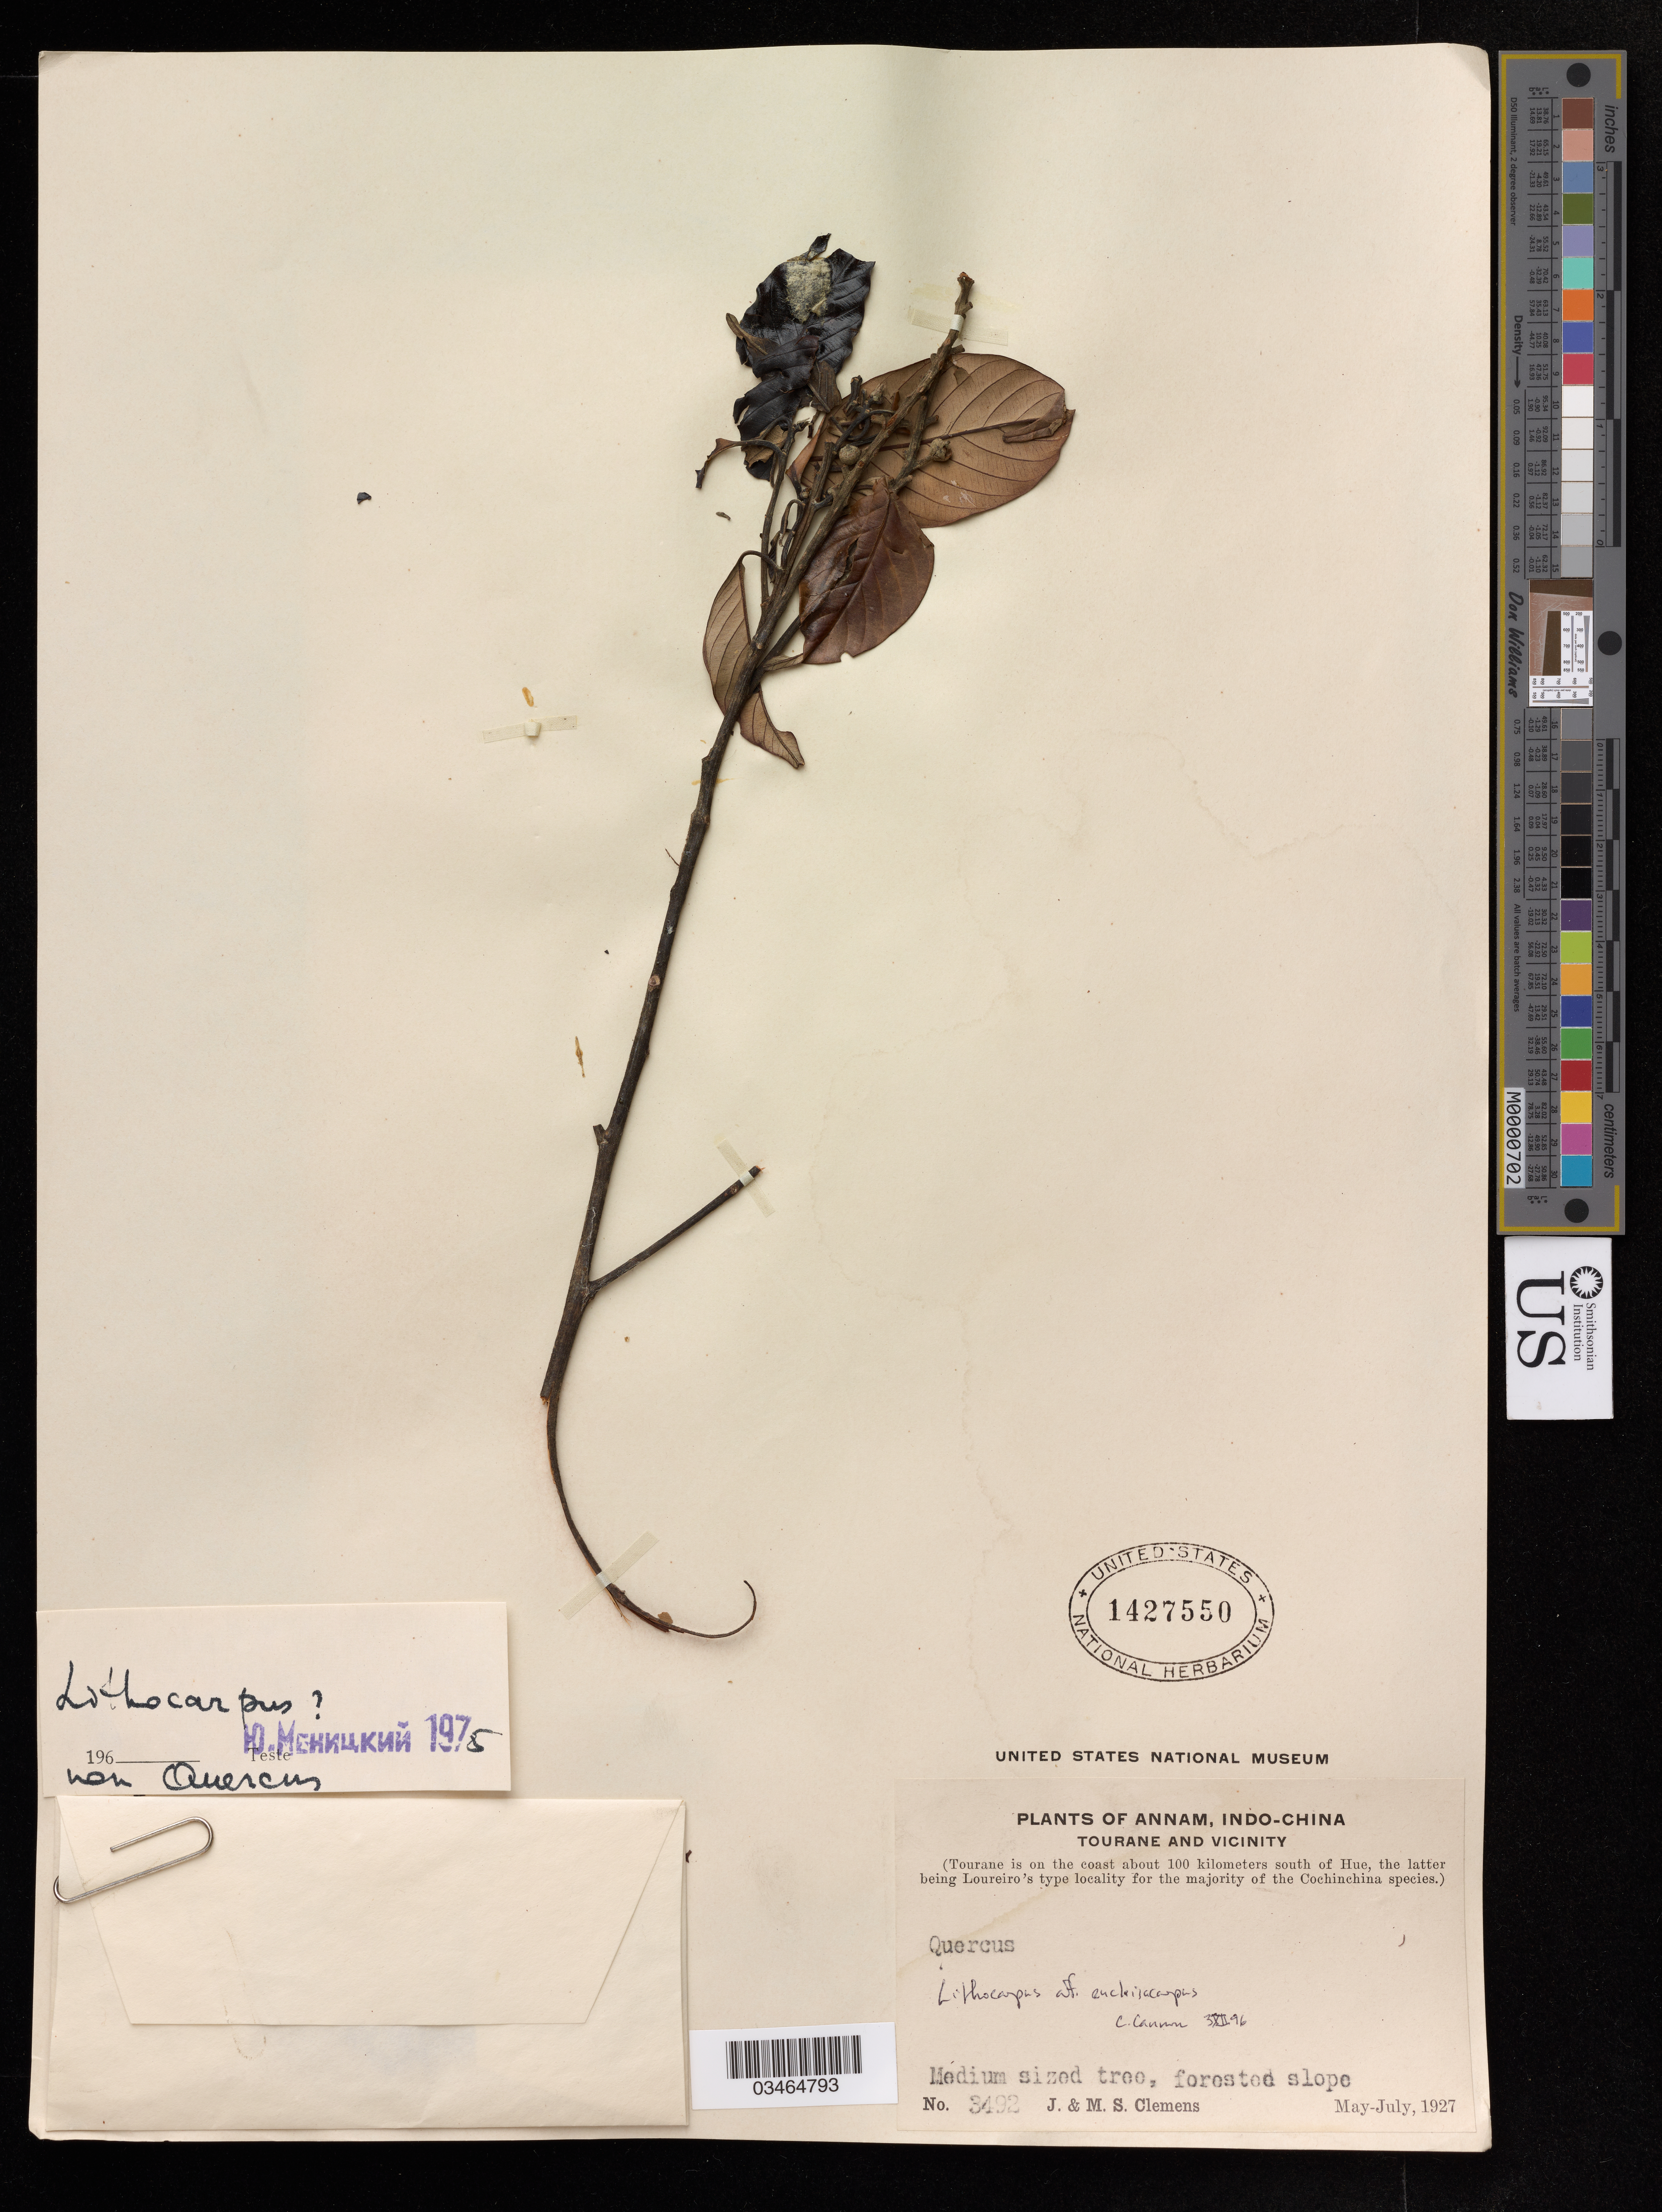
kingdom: Plantae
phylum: Tracheophyta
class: Magnoliopsida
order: Fagales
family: Fagaceae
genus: Lithocarpus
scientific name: Lithocarpus sp.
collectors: J. Clemens & M. Clemens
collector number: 3492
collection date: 1927-05/1927-07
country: Vietnam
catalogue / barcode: US 1427550